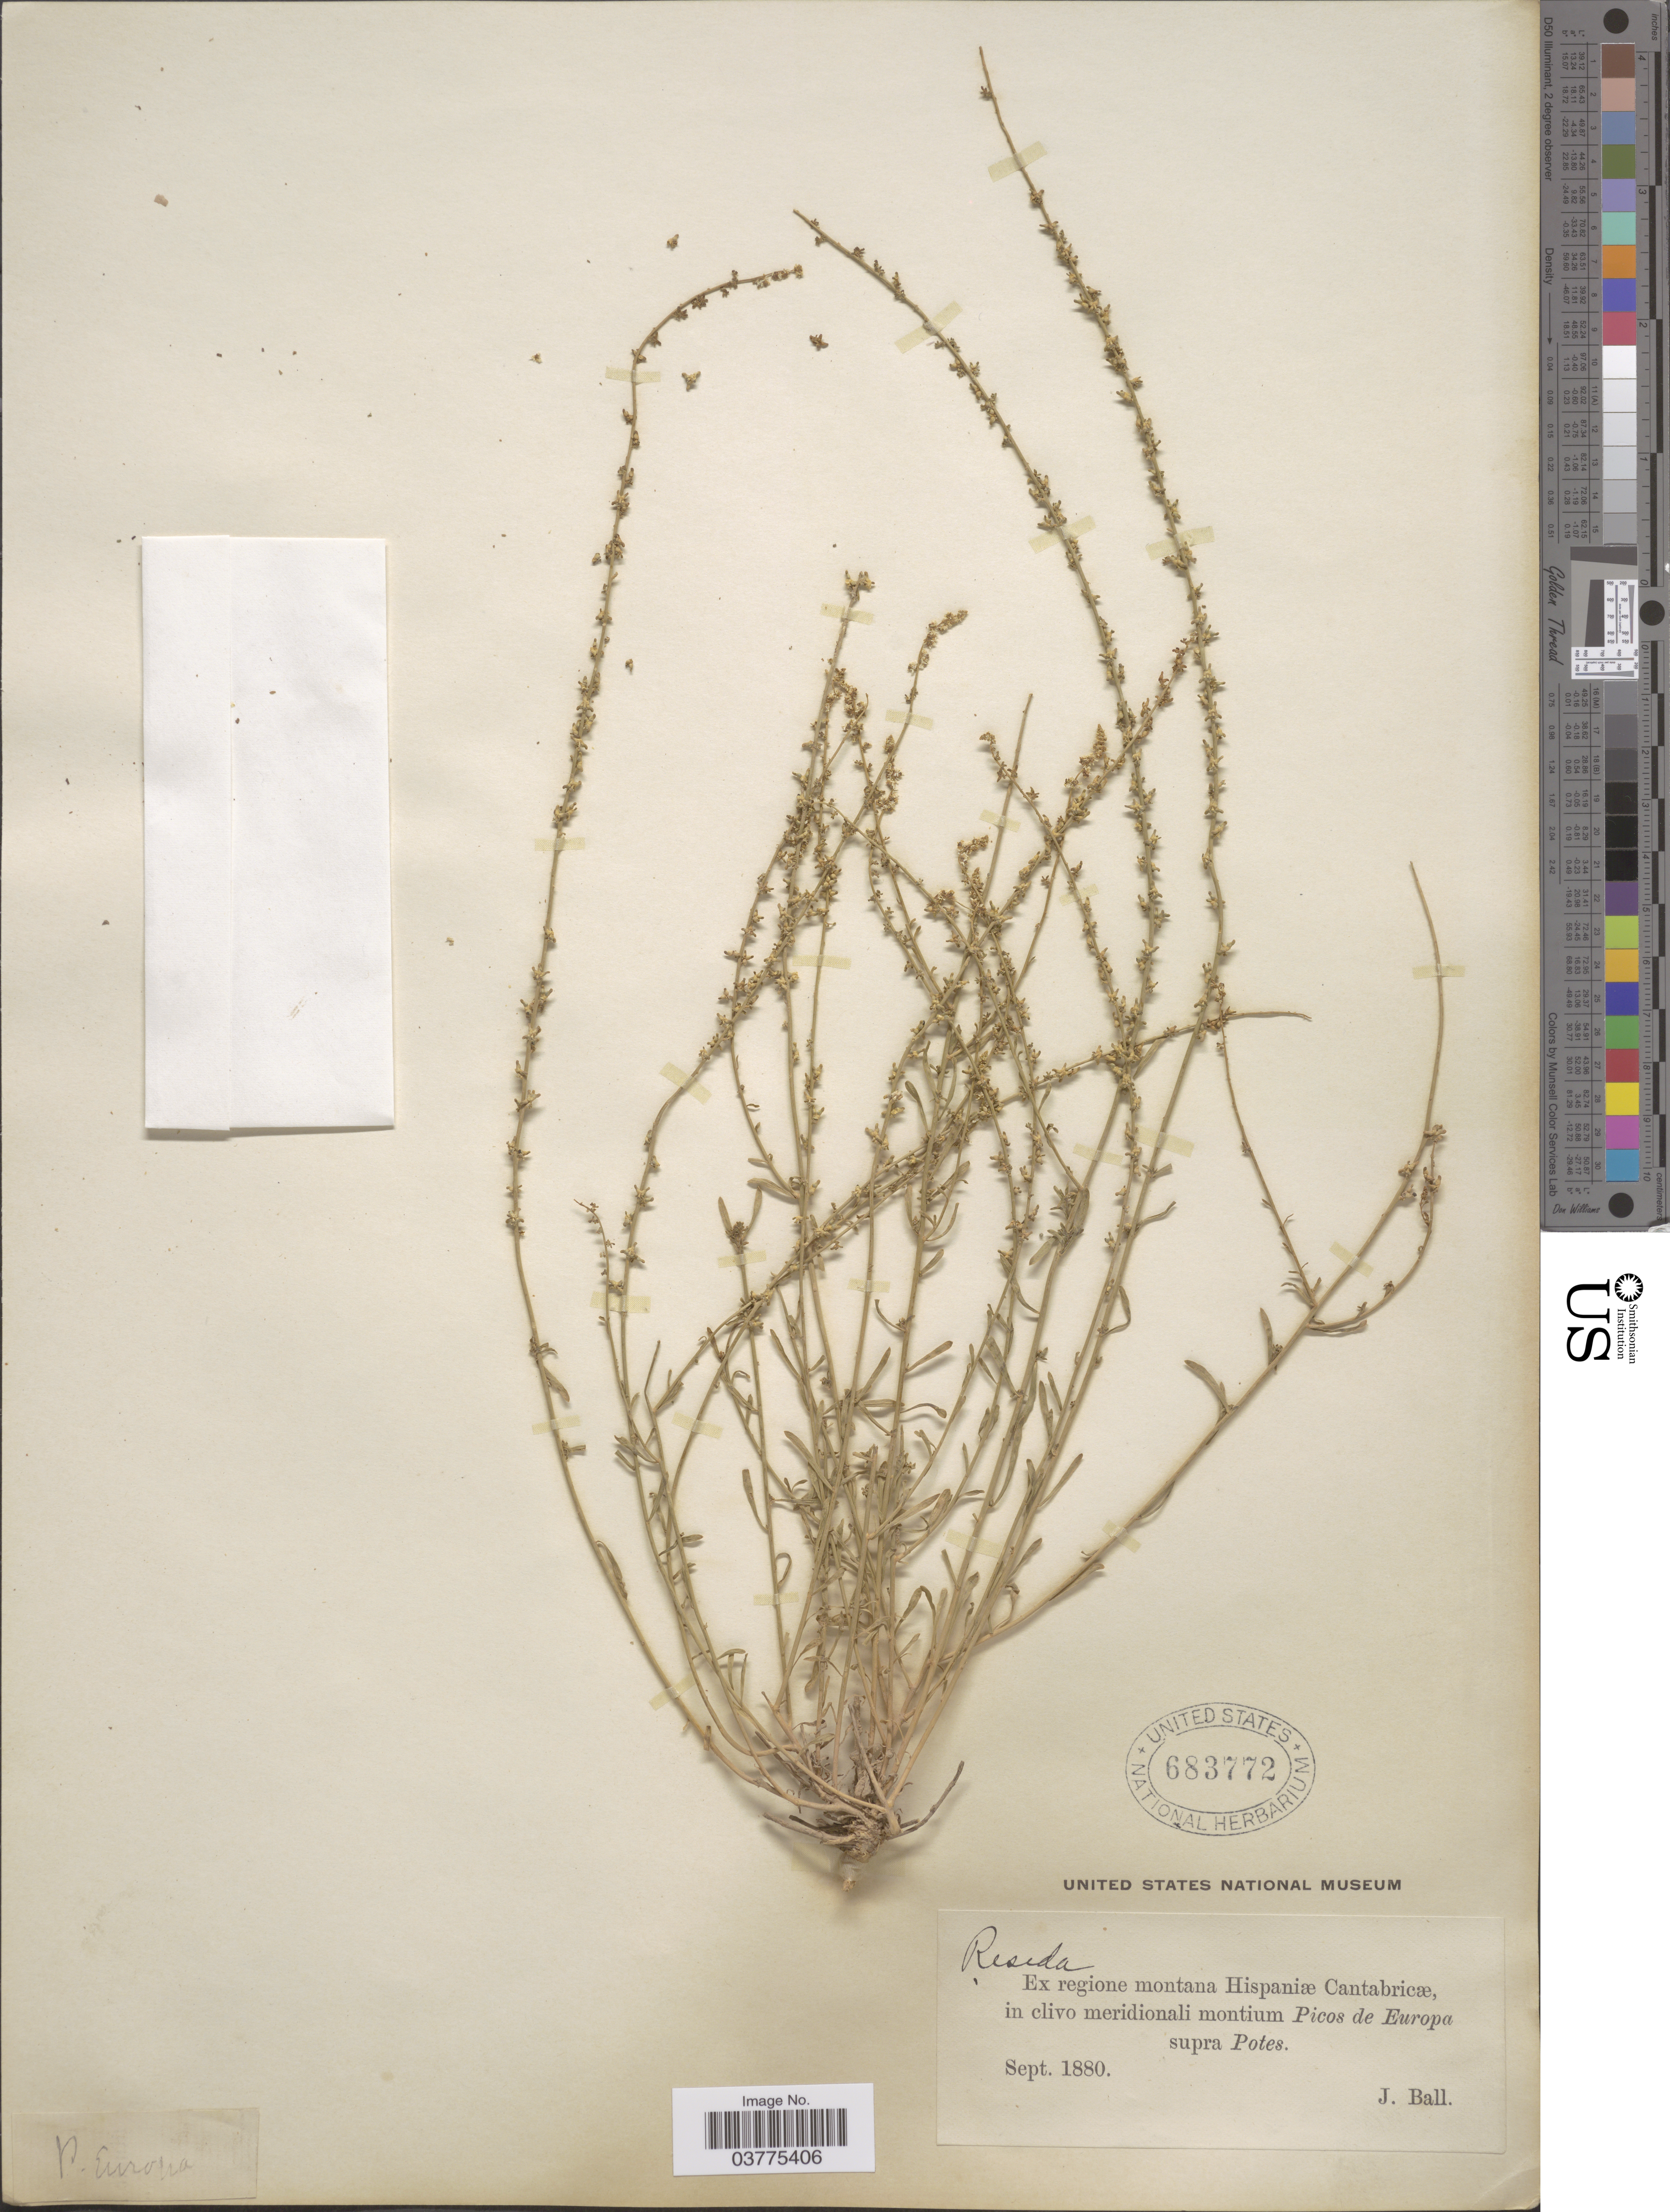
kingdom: Plantae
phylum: Tracheophyta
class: Magnoliopsida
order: Brassicales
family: Resedaceae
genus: Reseda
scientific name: Reseda sp.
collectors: J. Ball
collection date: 1880-09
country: Spain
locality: Ex regione montana Hispaniæ Cantabricæ, in clivo meridionali montium Picos de Europa supra Potes.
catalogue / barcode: US 683772